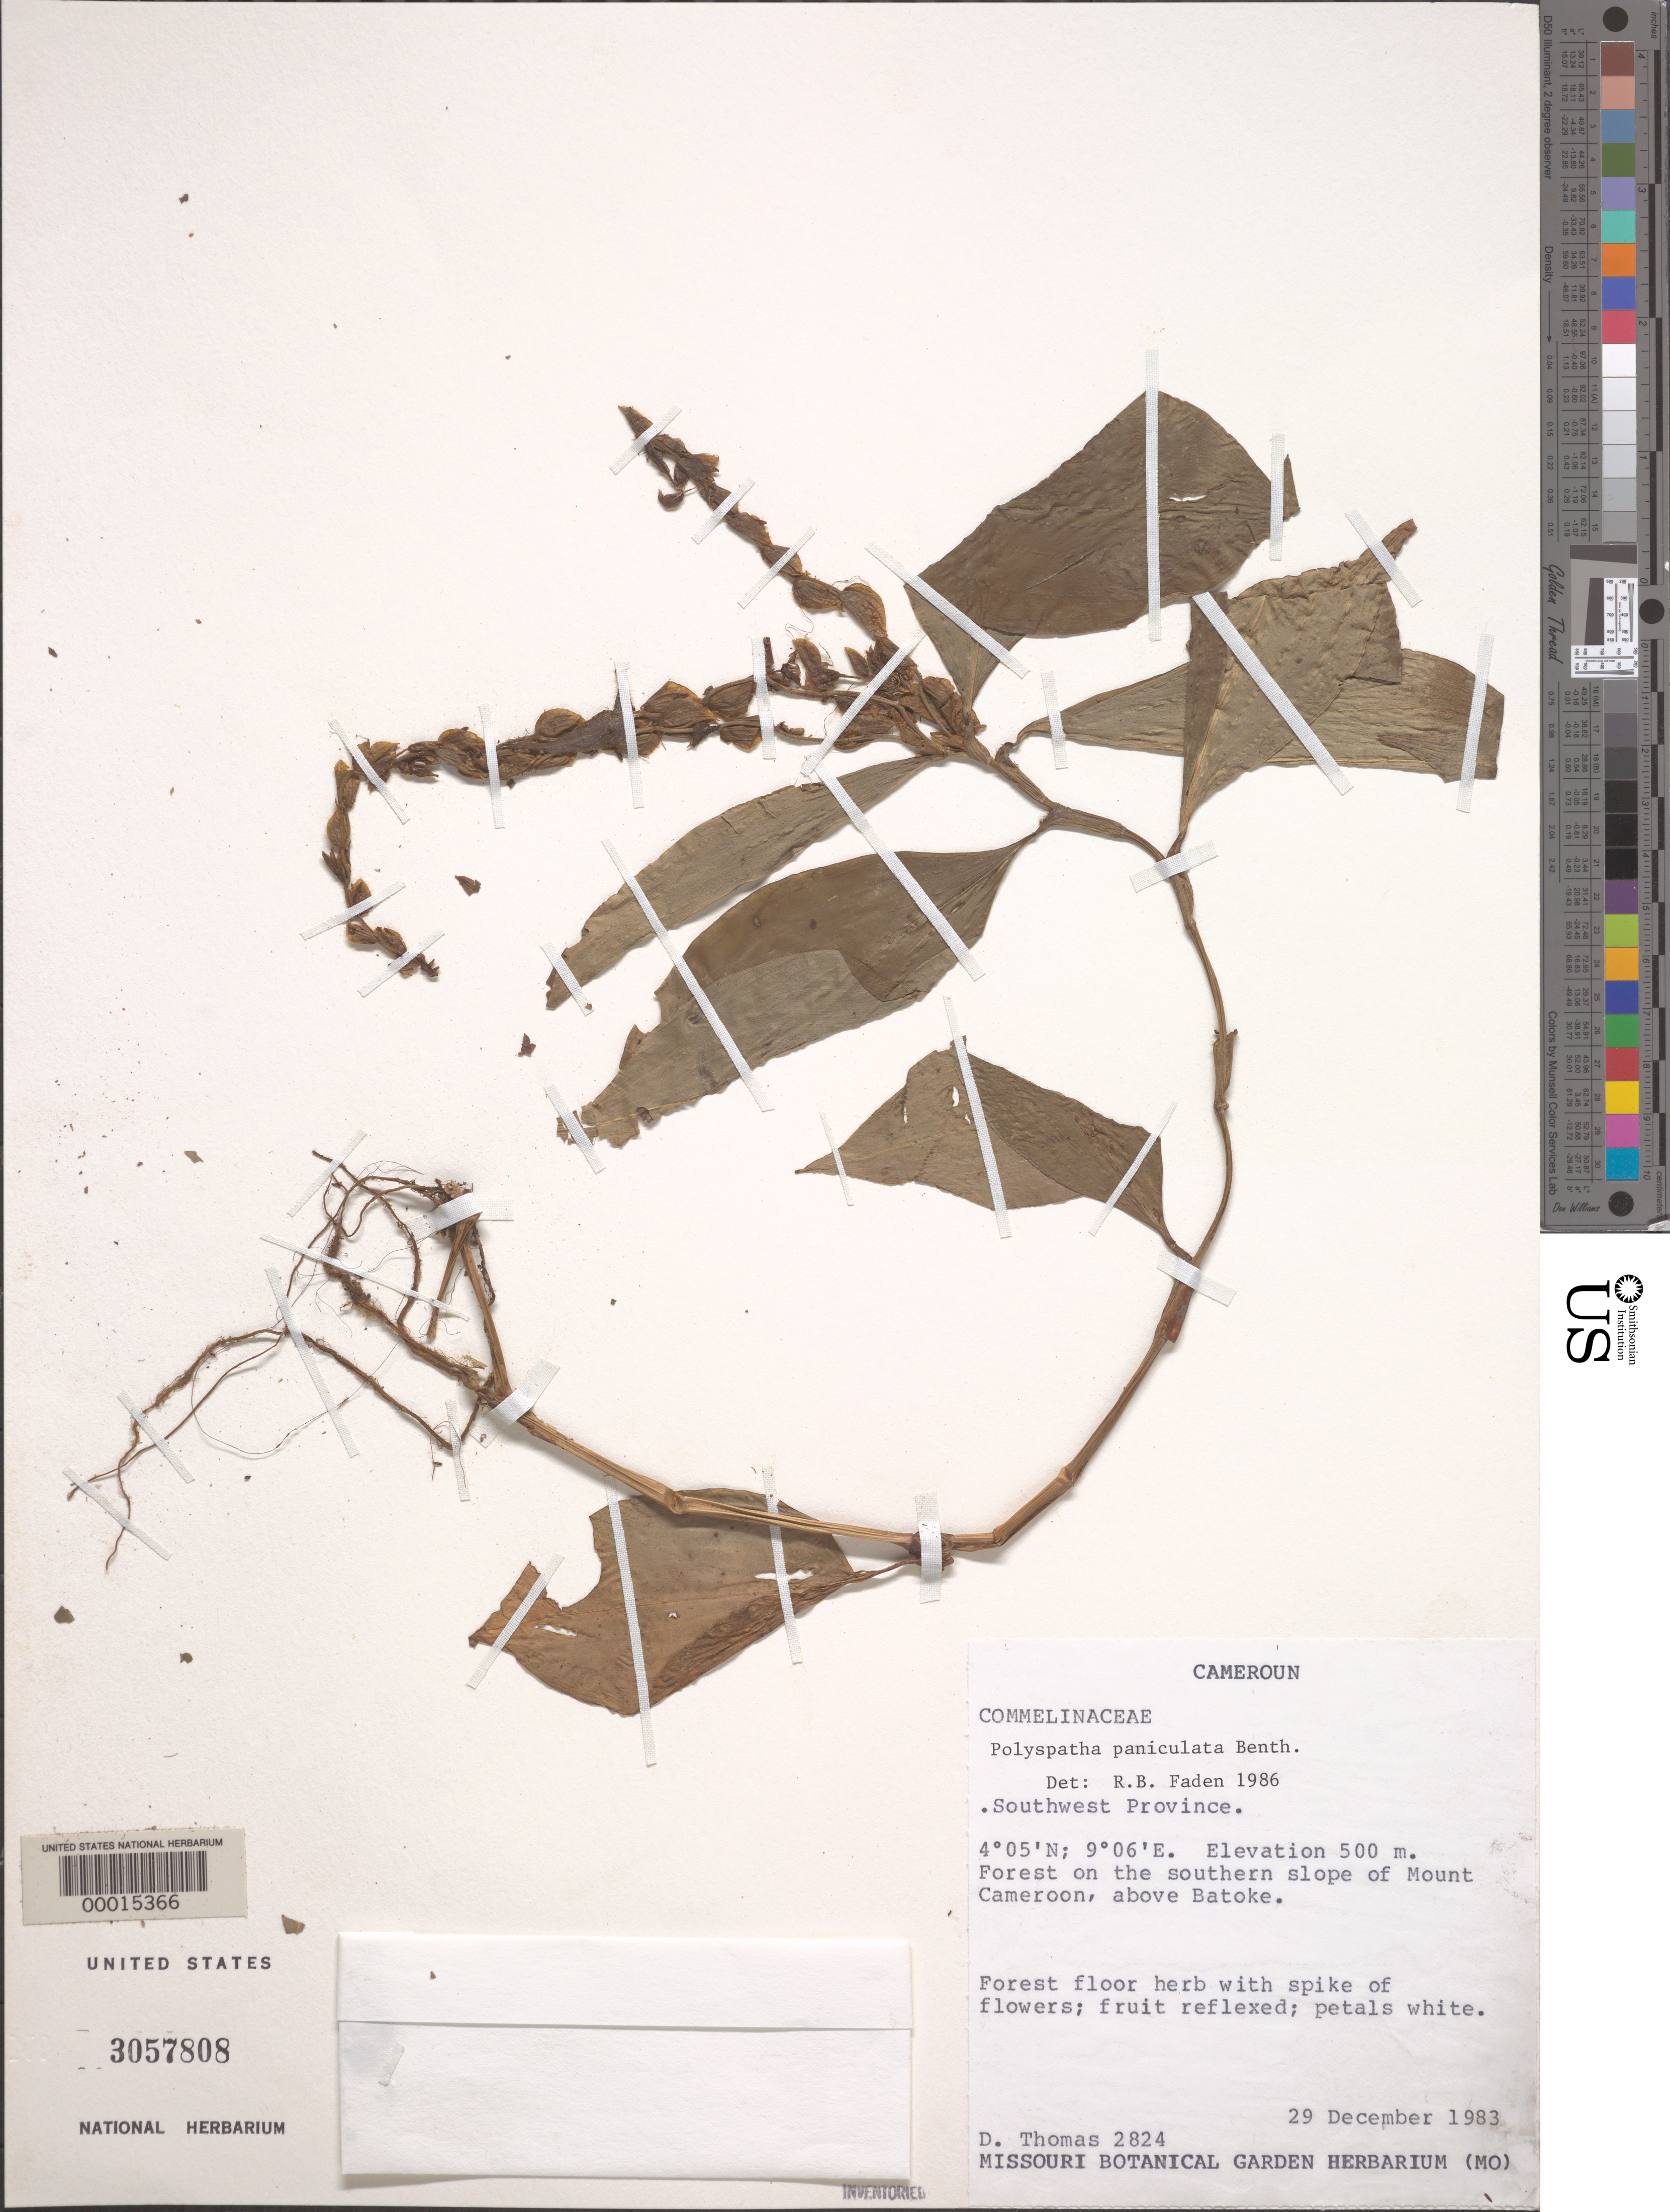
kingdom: Plantae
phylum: Tracheophyta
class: Liliopsida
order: Commelinales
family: Commelinaceae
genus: Polyspatha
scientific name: Polyspatha paniculata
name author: Benth.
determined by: Faden, Robert B., (US), Smithsonian Institution - National Museum of Natural History (UNITED STATES)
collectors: D. Thomas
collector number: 2824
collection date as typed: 29 Dec 1983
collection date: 1983-12-29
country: Cameroon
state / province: Sud-Ouest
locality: Mt. cameroon above batoke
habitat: Slope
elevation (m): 500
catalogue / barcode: US 3057808